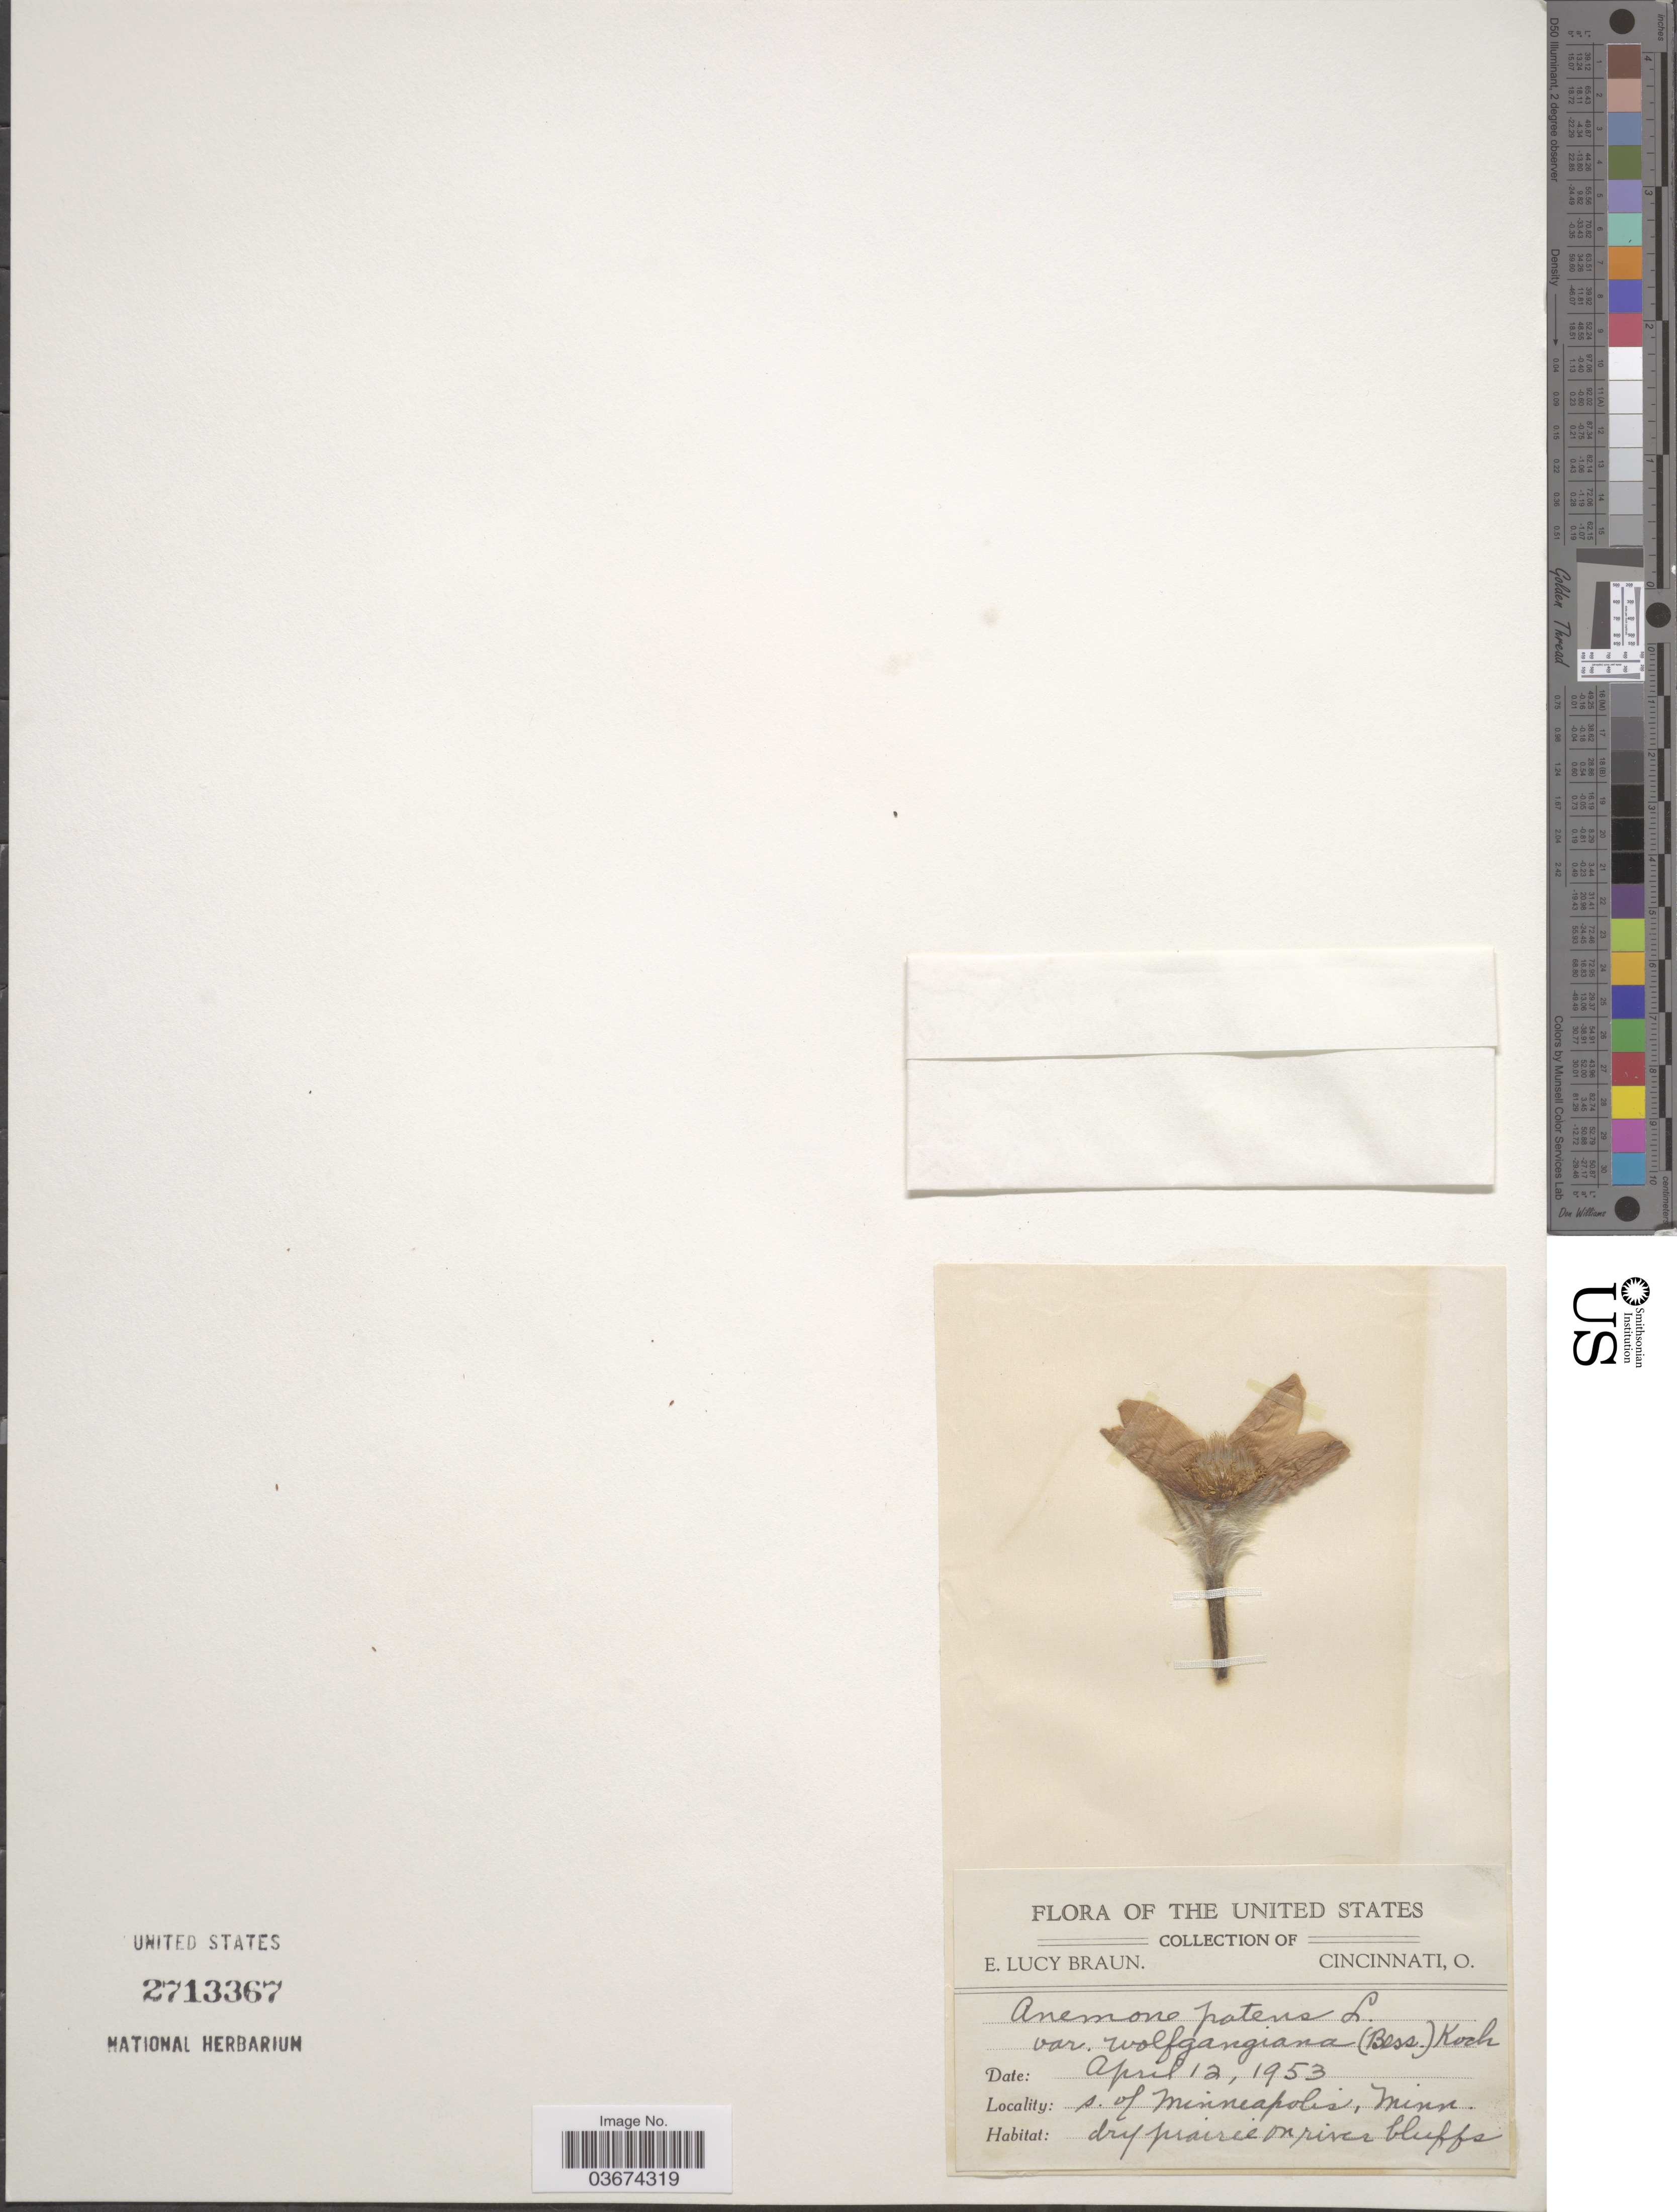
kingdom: Plantae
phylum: Tracheophyta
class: Magnoliopsida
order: Ranunculales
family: Ranunculaceae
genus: Pulsatilla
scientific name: Pulsatilla nuttalliana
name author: (DC.) Bercht. & J. Presl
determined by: Strong, Mark T., (BOT), Smithsonian Institution - National Museum of Natural History (UNITED STATES)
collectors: E. L. Braun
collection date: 1953-04-12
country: United States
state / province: Minnesota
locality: S. of Minneapolis.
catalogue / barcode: US 2713367